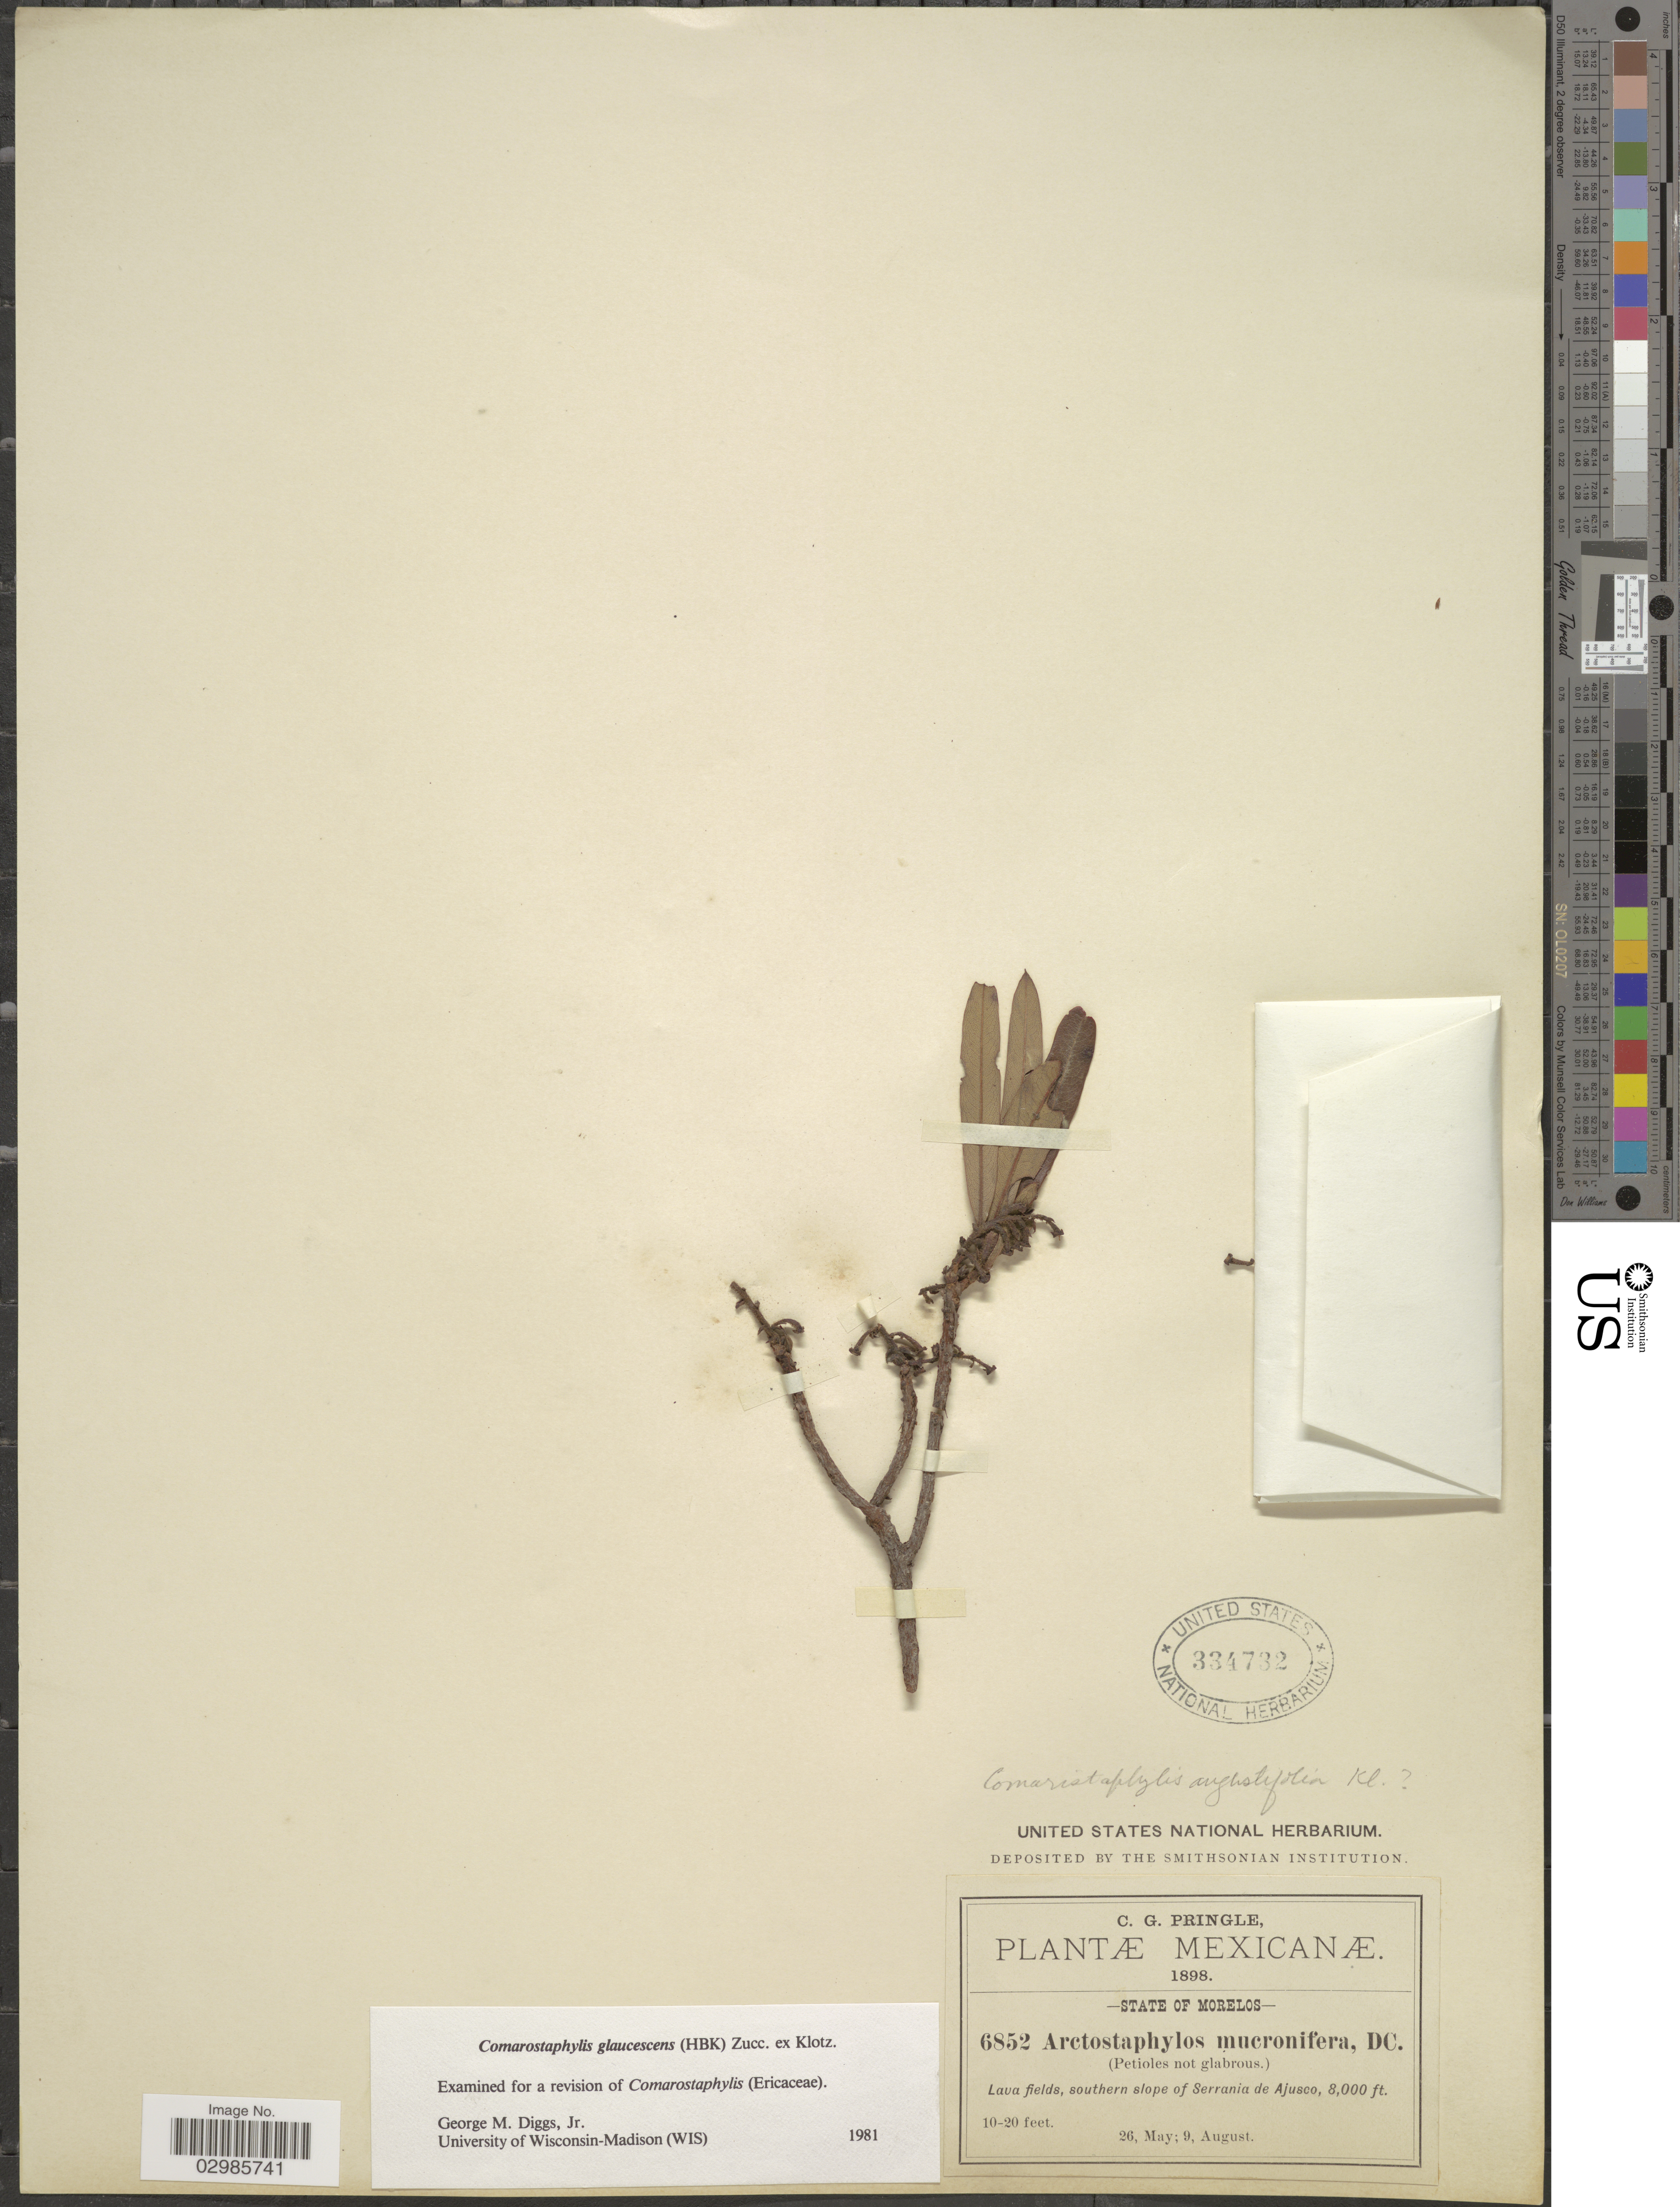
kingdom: Plantae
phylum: Tracheophyta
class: Magnoliopsida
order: Ericales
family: Ericaceae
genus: Comarostaphylis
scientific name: Comarostaphylis glaucescens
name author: (Kunth) Zucc. ex Klotzsch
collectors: C. G. Pringle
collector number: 6852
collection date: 1898-05-26/1898-08-09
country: Mexico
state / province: Morelos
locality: Lava fields, southern slope of Serrania de Ajusco.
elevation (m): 2438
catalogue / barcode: US 334732